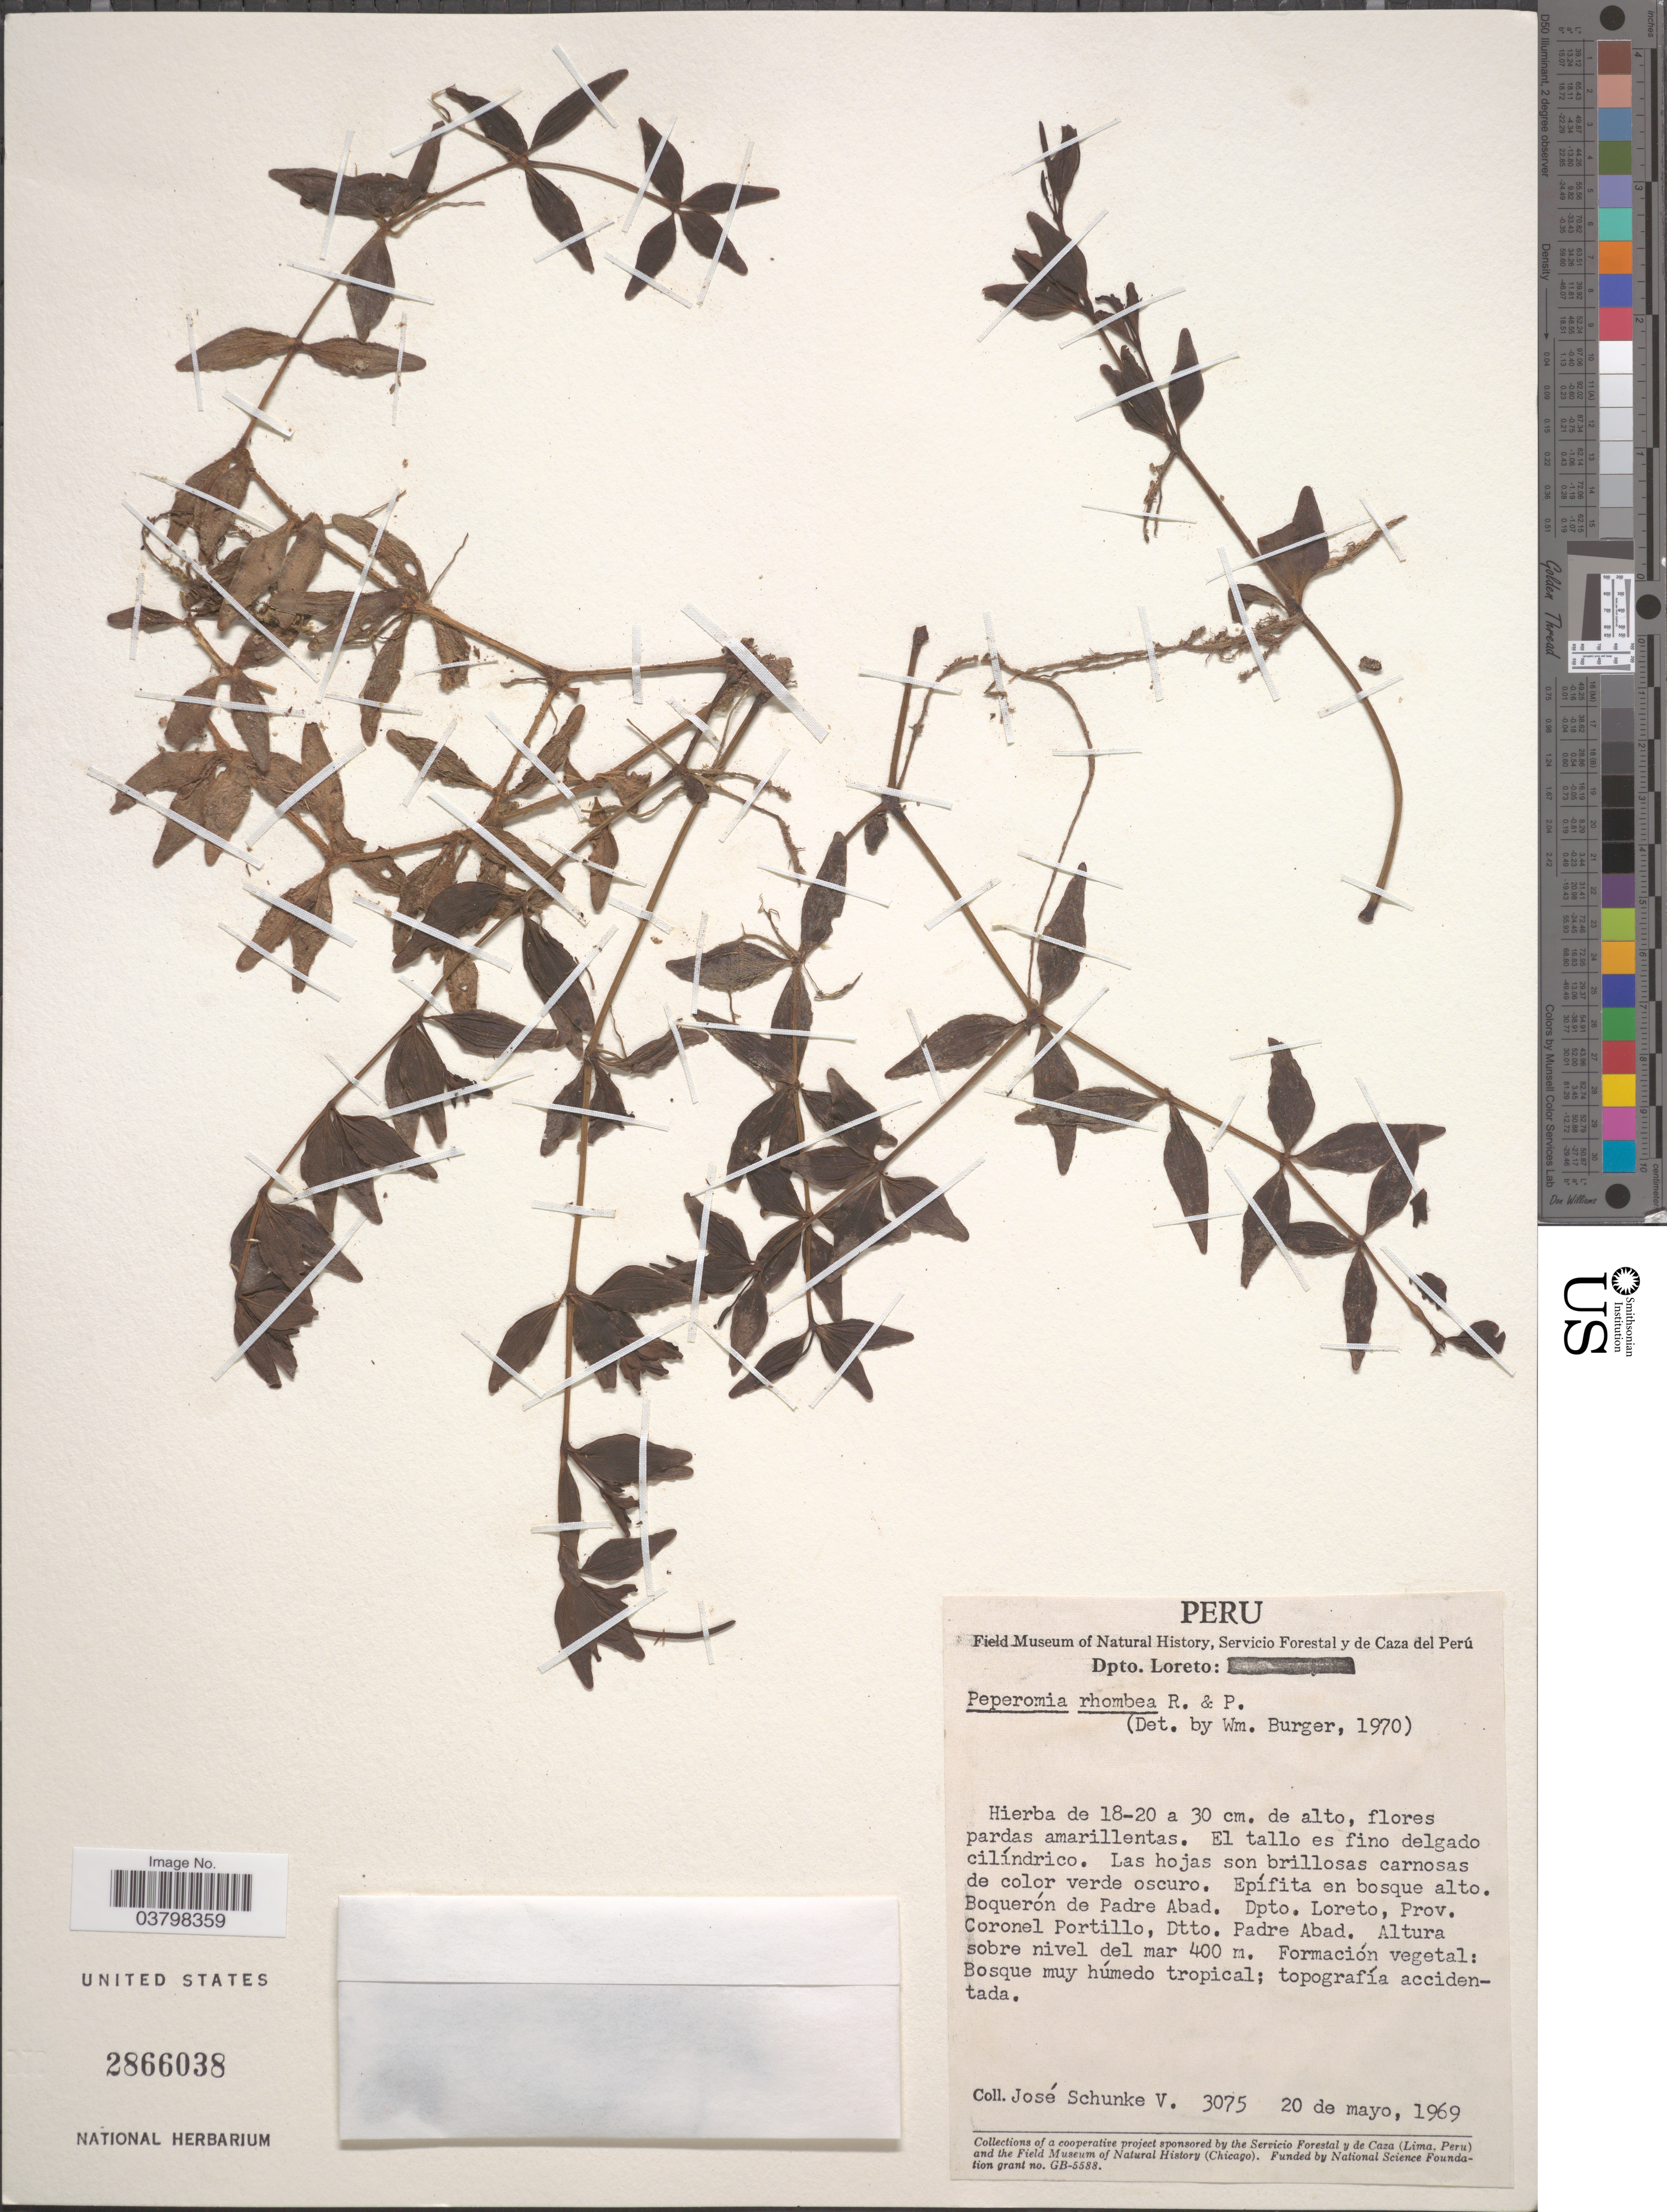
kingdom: Plantae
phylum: Tracheophyta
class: Magnoliopsida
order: Piperales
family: Piperaceae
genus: Peperomia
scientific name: Peperomia rhombea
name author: Ruiz & Pav.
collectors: J. Schunke Vigo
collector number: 3075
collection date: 1969-05-20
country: Peru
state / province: Loreto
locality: Dpto. Loreto: Boquerón de Padre Abad. Dpto. Loreto, Prov. Coronel Portillo, Dtto. Padre Abad.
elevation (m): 400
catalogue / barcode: US 2866038